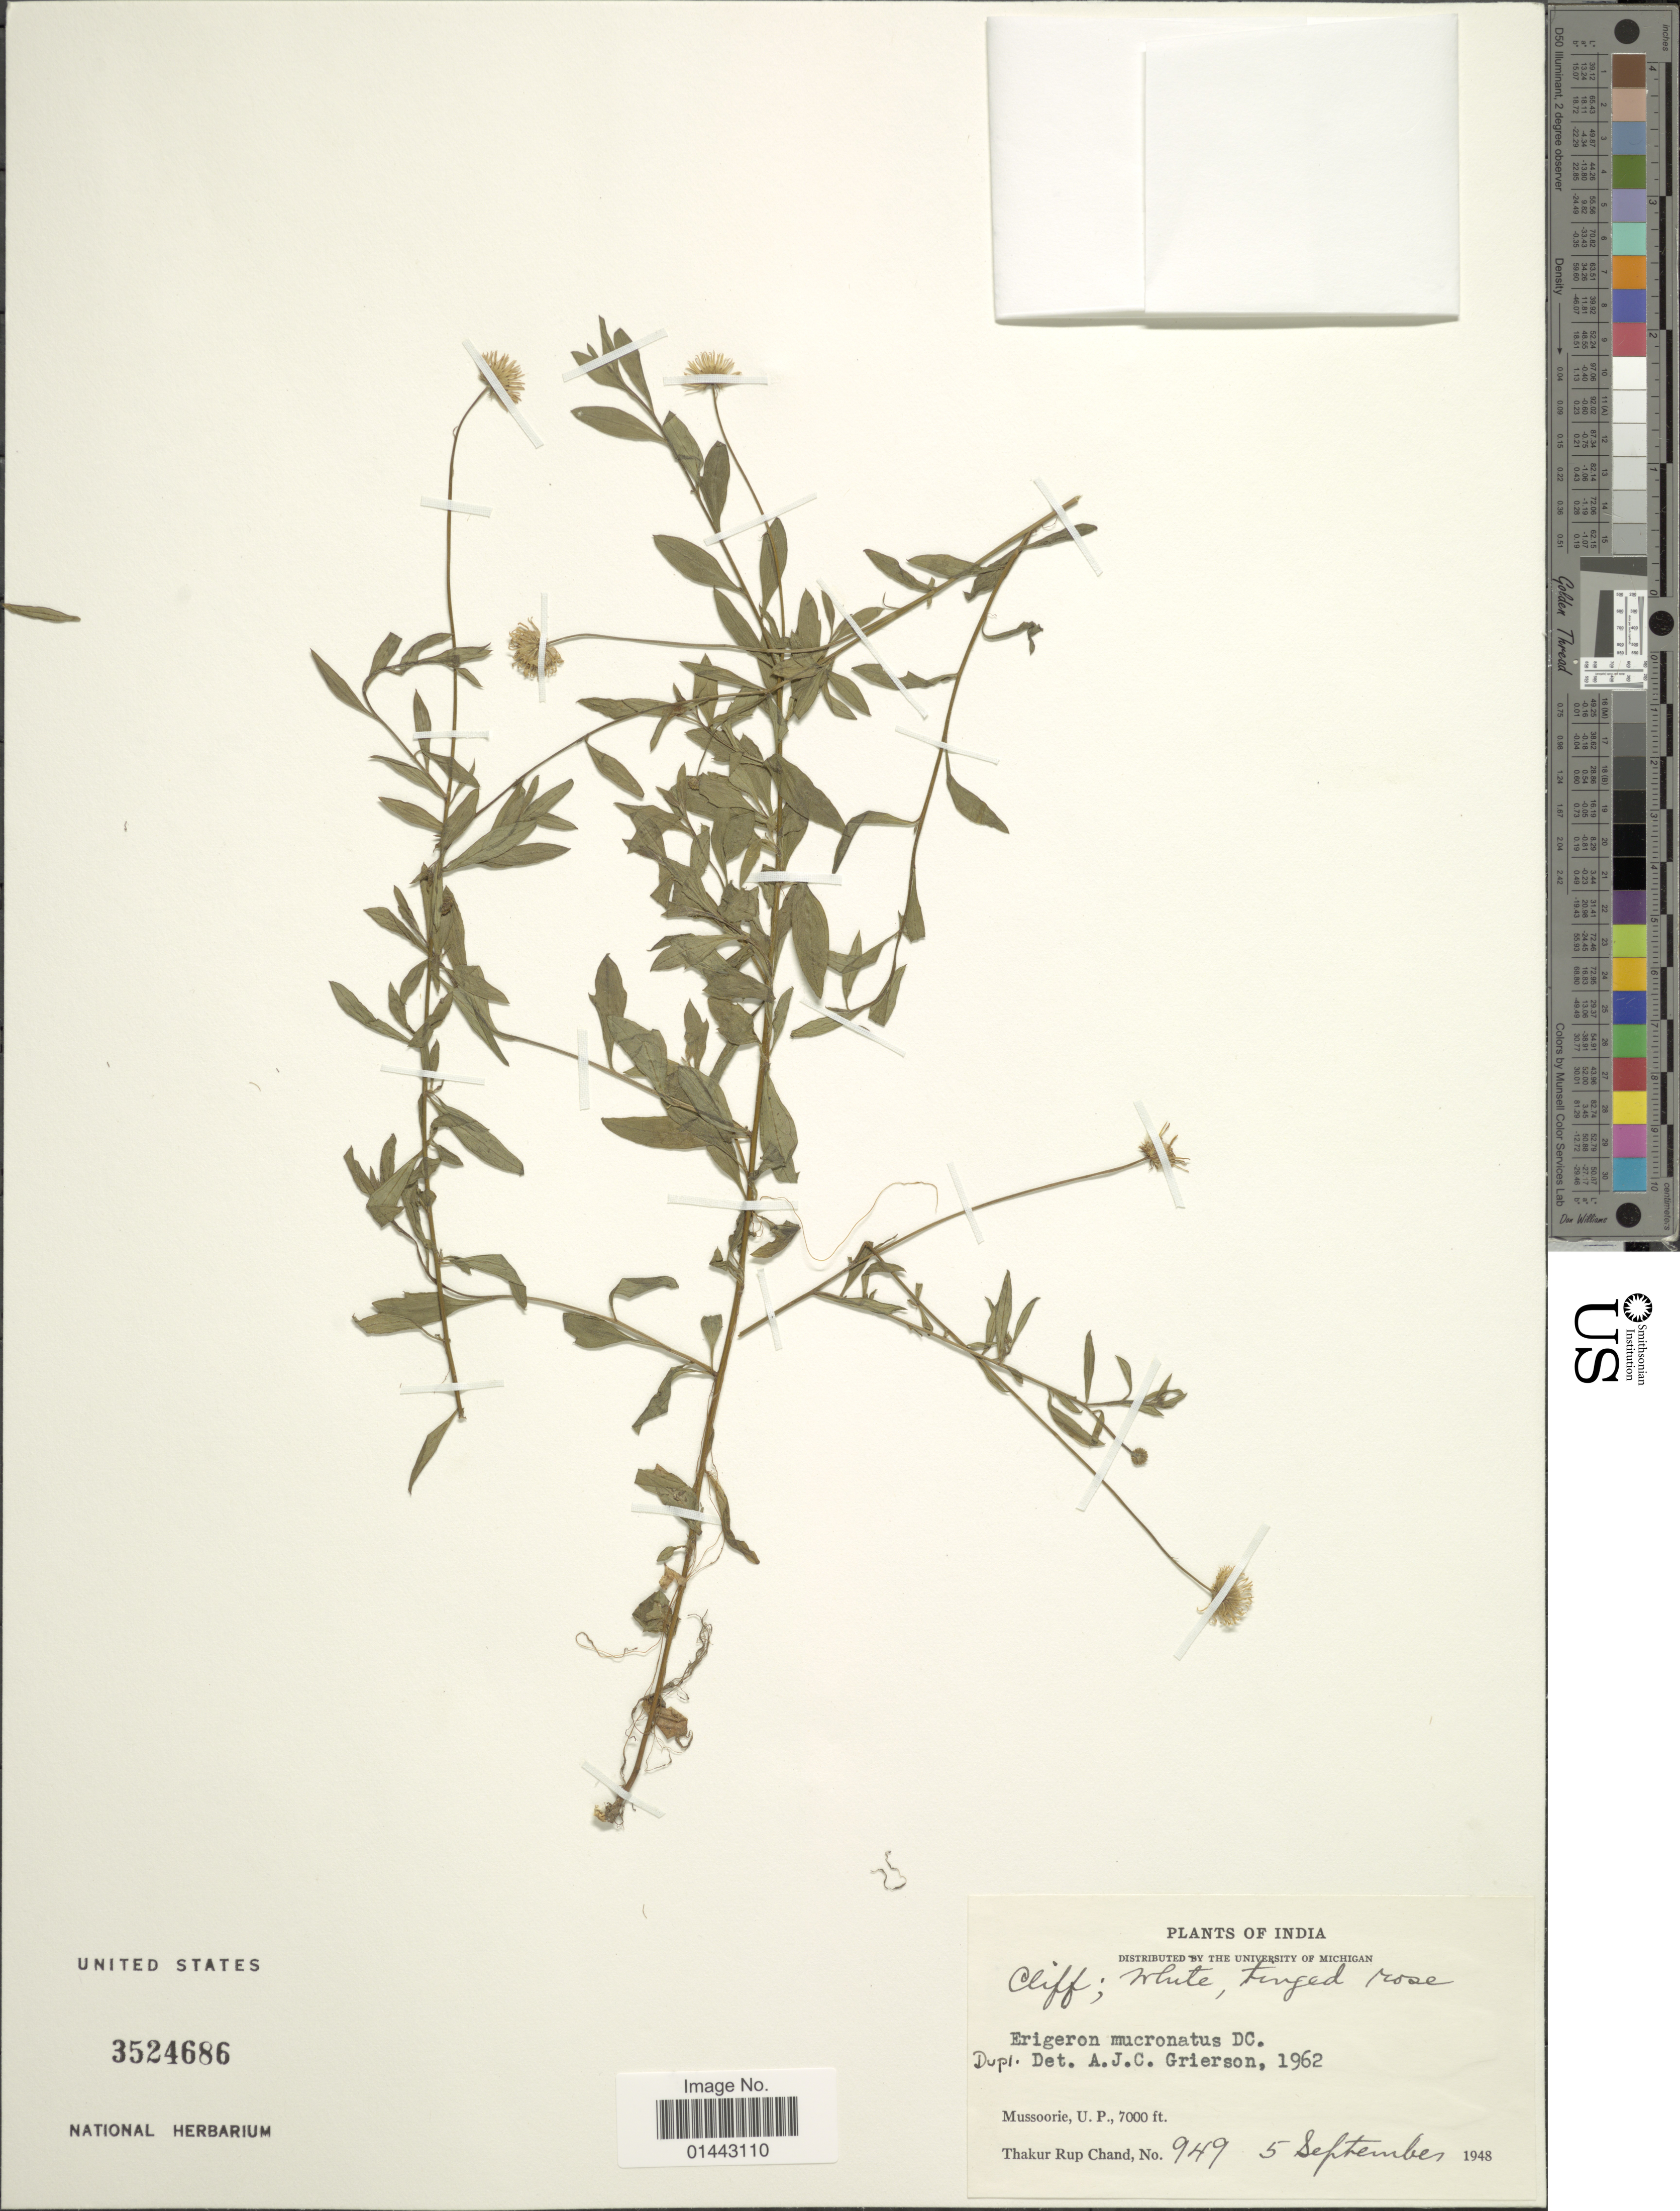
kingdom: Plantae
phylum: Tracheophyta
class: Magnoliopsida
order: Asterales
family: Asteraceae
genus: Erigeron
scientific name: Erigeron mucronatus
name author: DC.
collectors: T. R. Chand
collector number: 949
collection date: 1948-09-05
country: India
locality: Mussoorie, U.P.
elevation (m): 2134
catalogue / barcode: US 3524686